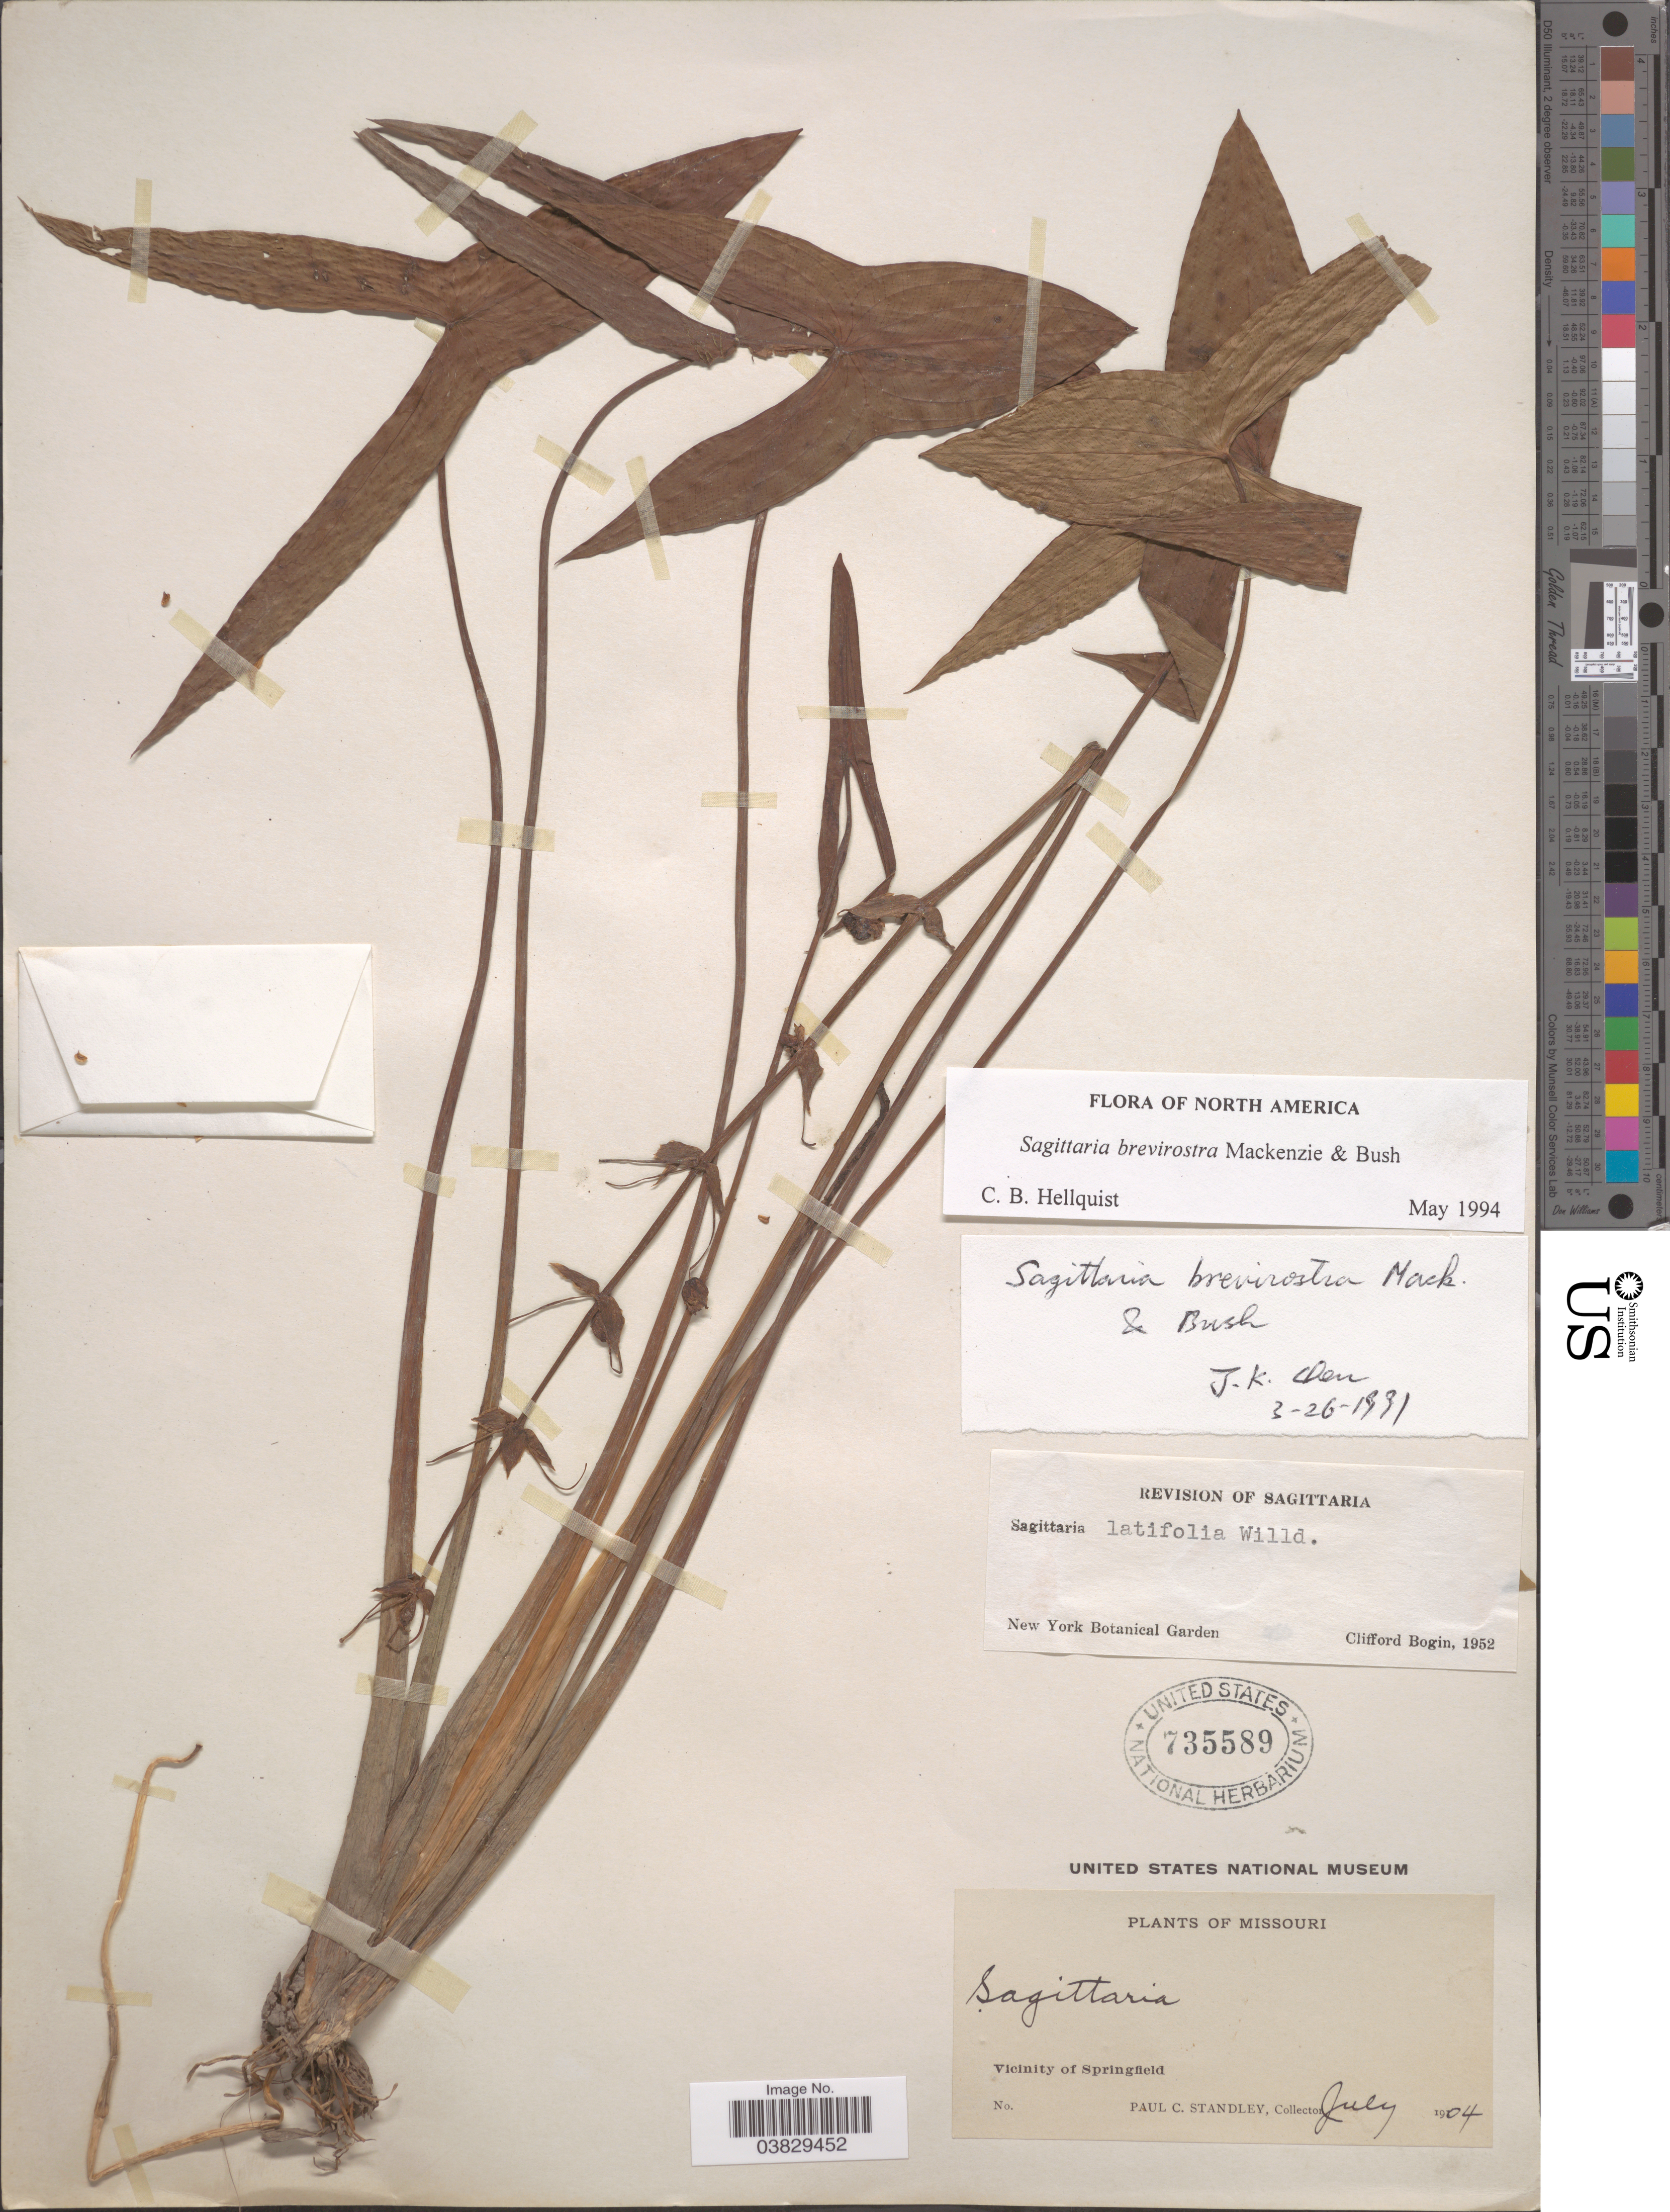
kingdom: Plantae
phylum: Tracheophyta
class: Liliopsida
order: Alismatales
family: Alismataceae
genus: Sagittaria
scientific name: Sagittaria brevirostra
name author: Mack. & Bush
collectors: P. C. Standley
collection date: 1904-07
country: United States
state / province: Missouri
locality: Vicinity of Springfield.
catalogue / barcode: US 735589